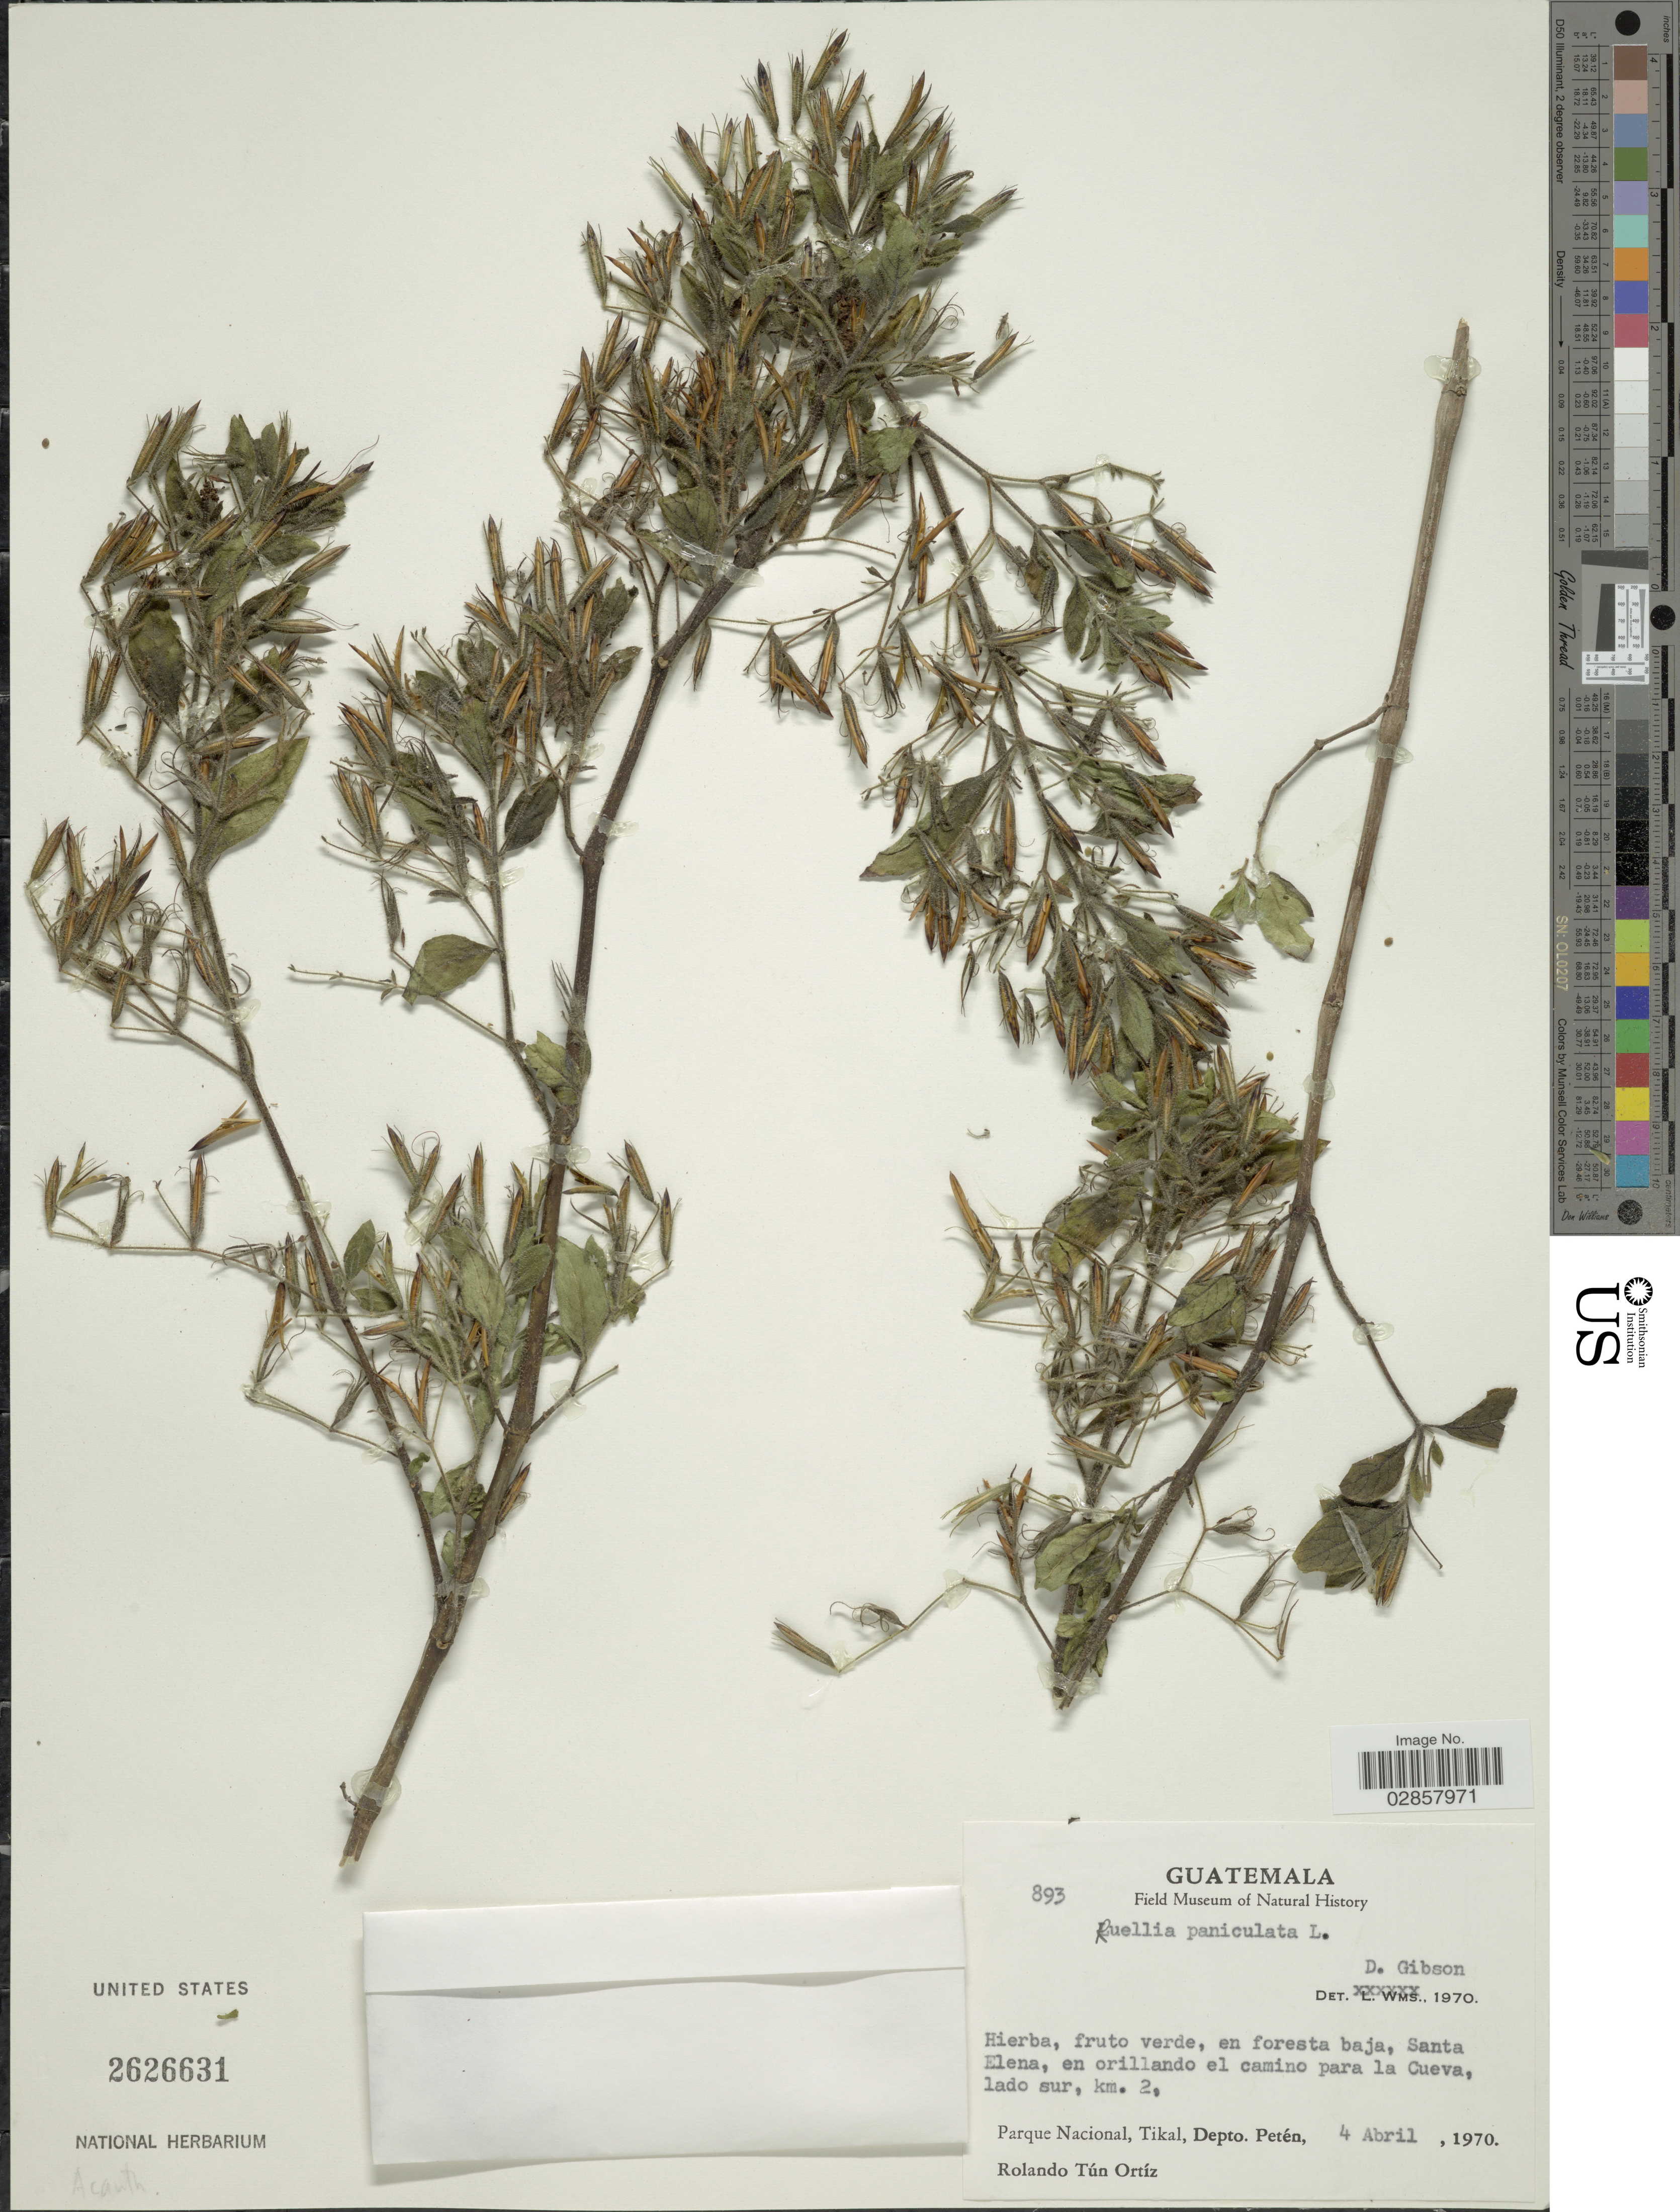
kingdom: Plantae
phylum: Tracheophyta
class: Magnoliopsida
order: Lamiales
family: Acanthaceae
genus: Ruellia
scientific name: Ruellia paniculata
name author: L.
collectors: R. T. Ortíz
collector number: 893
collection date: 1970-04-04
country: Guatemala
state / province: El Petén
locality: Santa Elena, en orillando el camino para la Cueva, lado sur, km. 2, Parque Nacional, Tikal, Depto. Petén.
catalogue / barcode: US 2626631